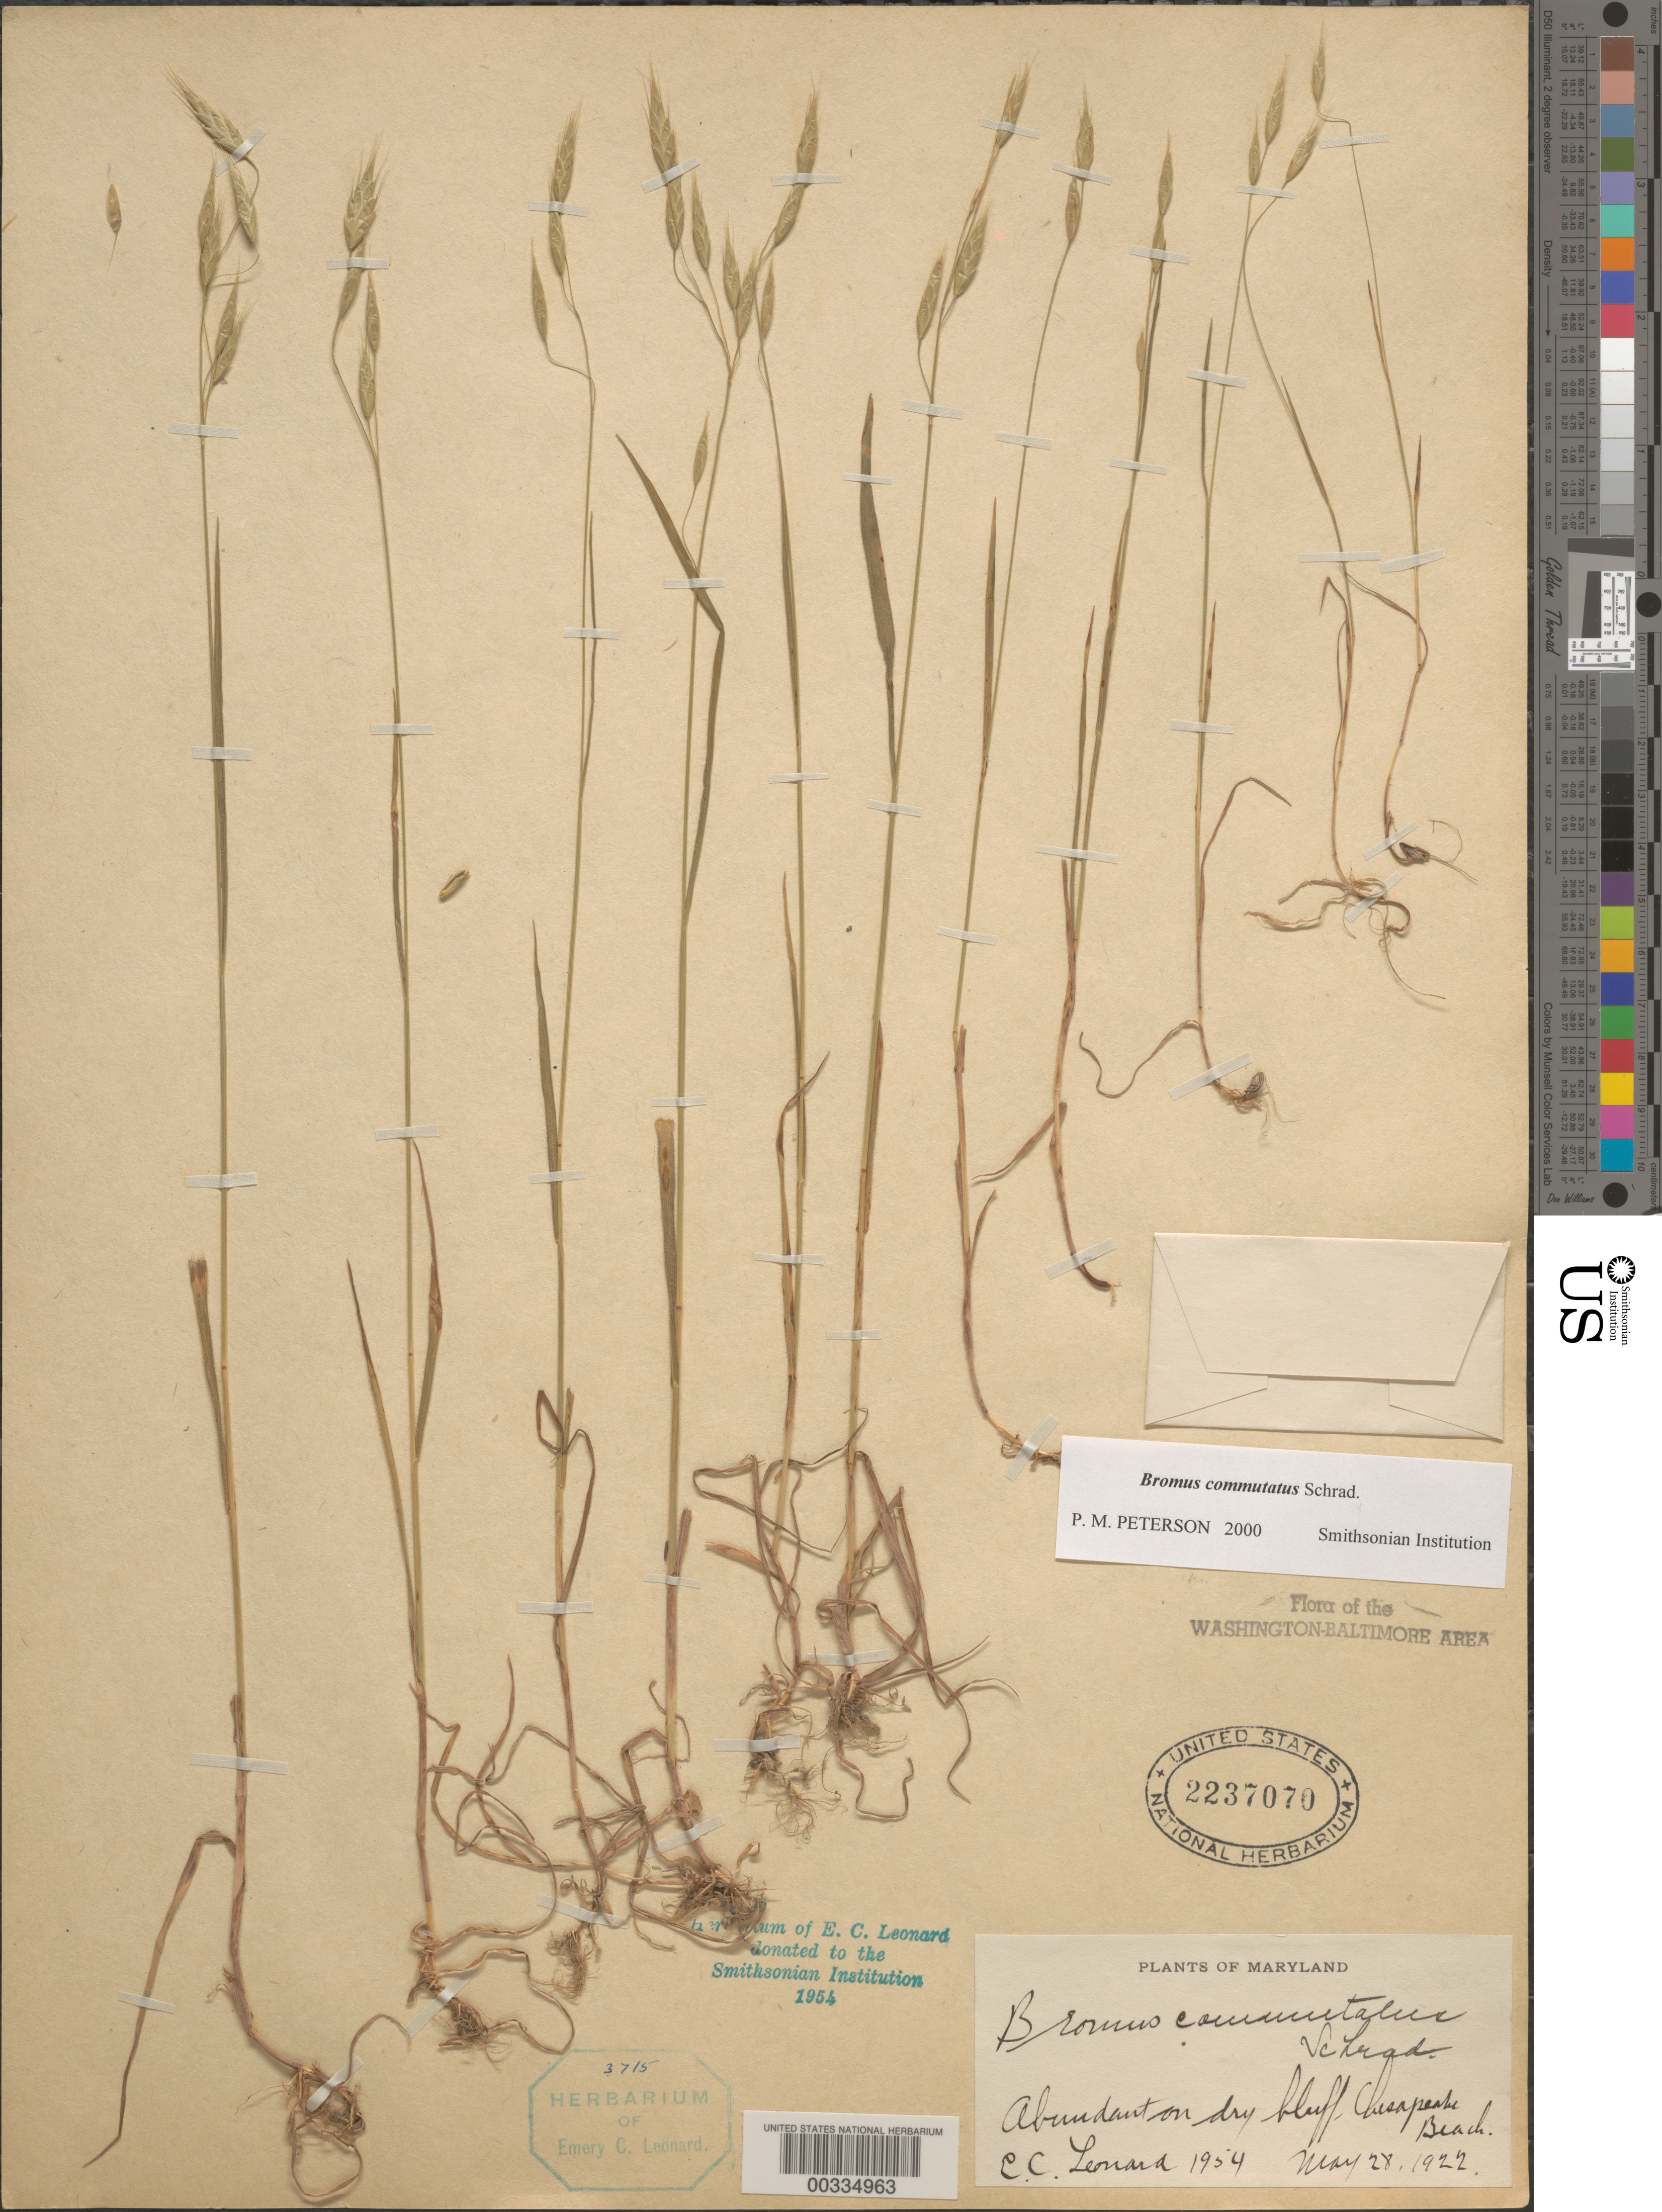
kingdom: Plantae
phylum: Tracheophyta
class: Liliopsida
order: Poales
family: Poaceae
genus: Bromus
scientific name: Bromus commutatus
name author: Schrad.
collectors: E. C. Leonard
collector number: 1954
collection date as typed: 28 May 1922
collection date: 1922-05-28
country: United States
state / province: Maryland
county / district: Calvert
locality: Chesapeake Beach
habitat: On dry bluff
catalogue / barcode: US 2237070